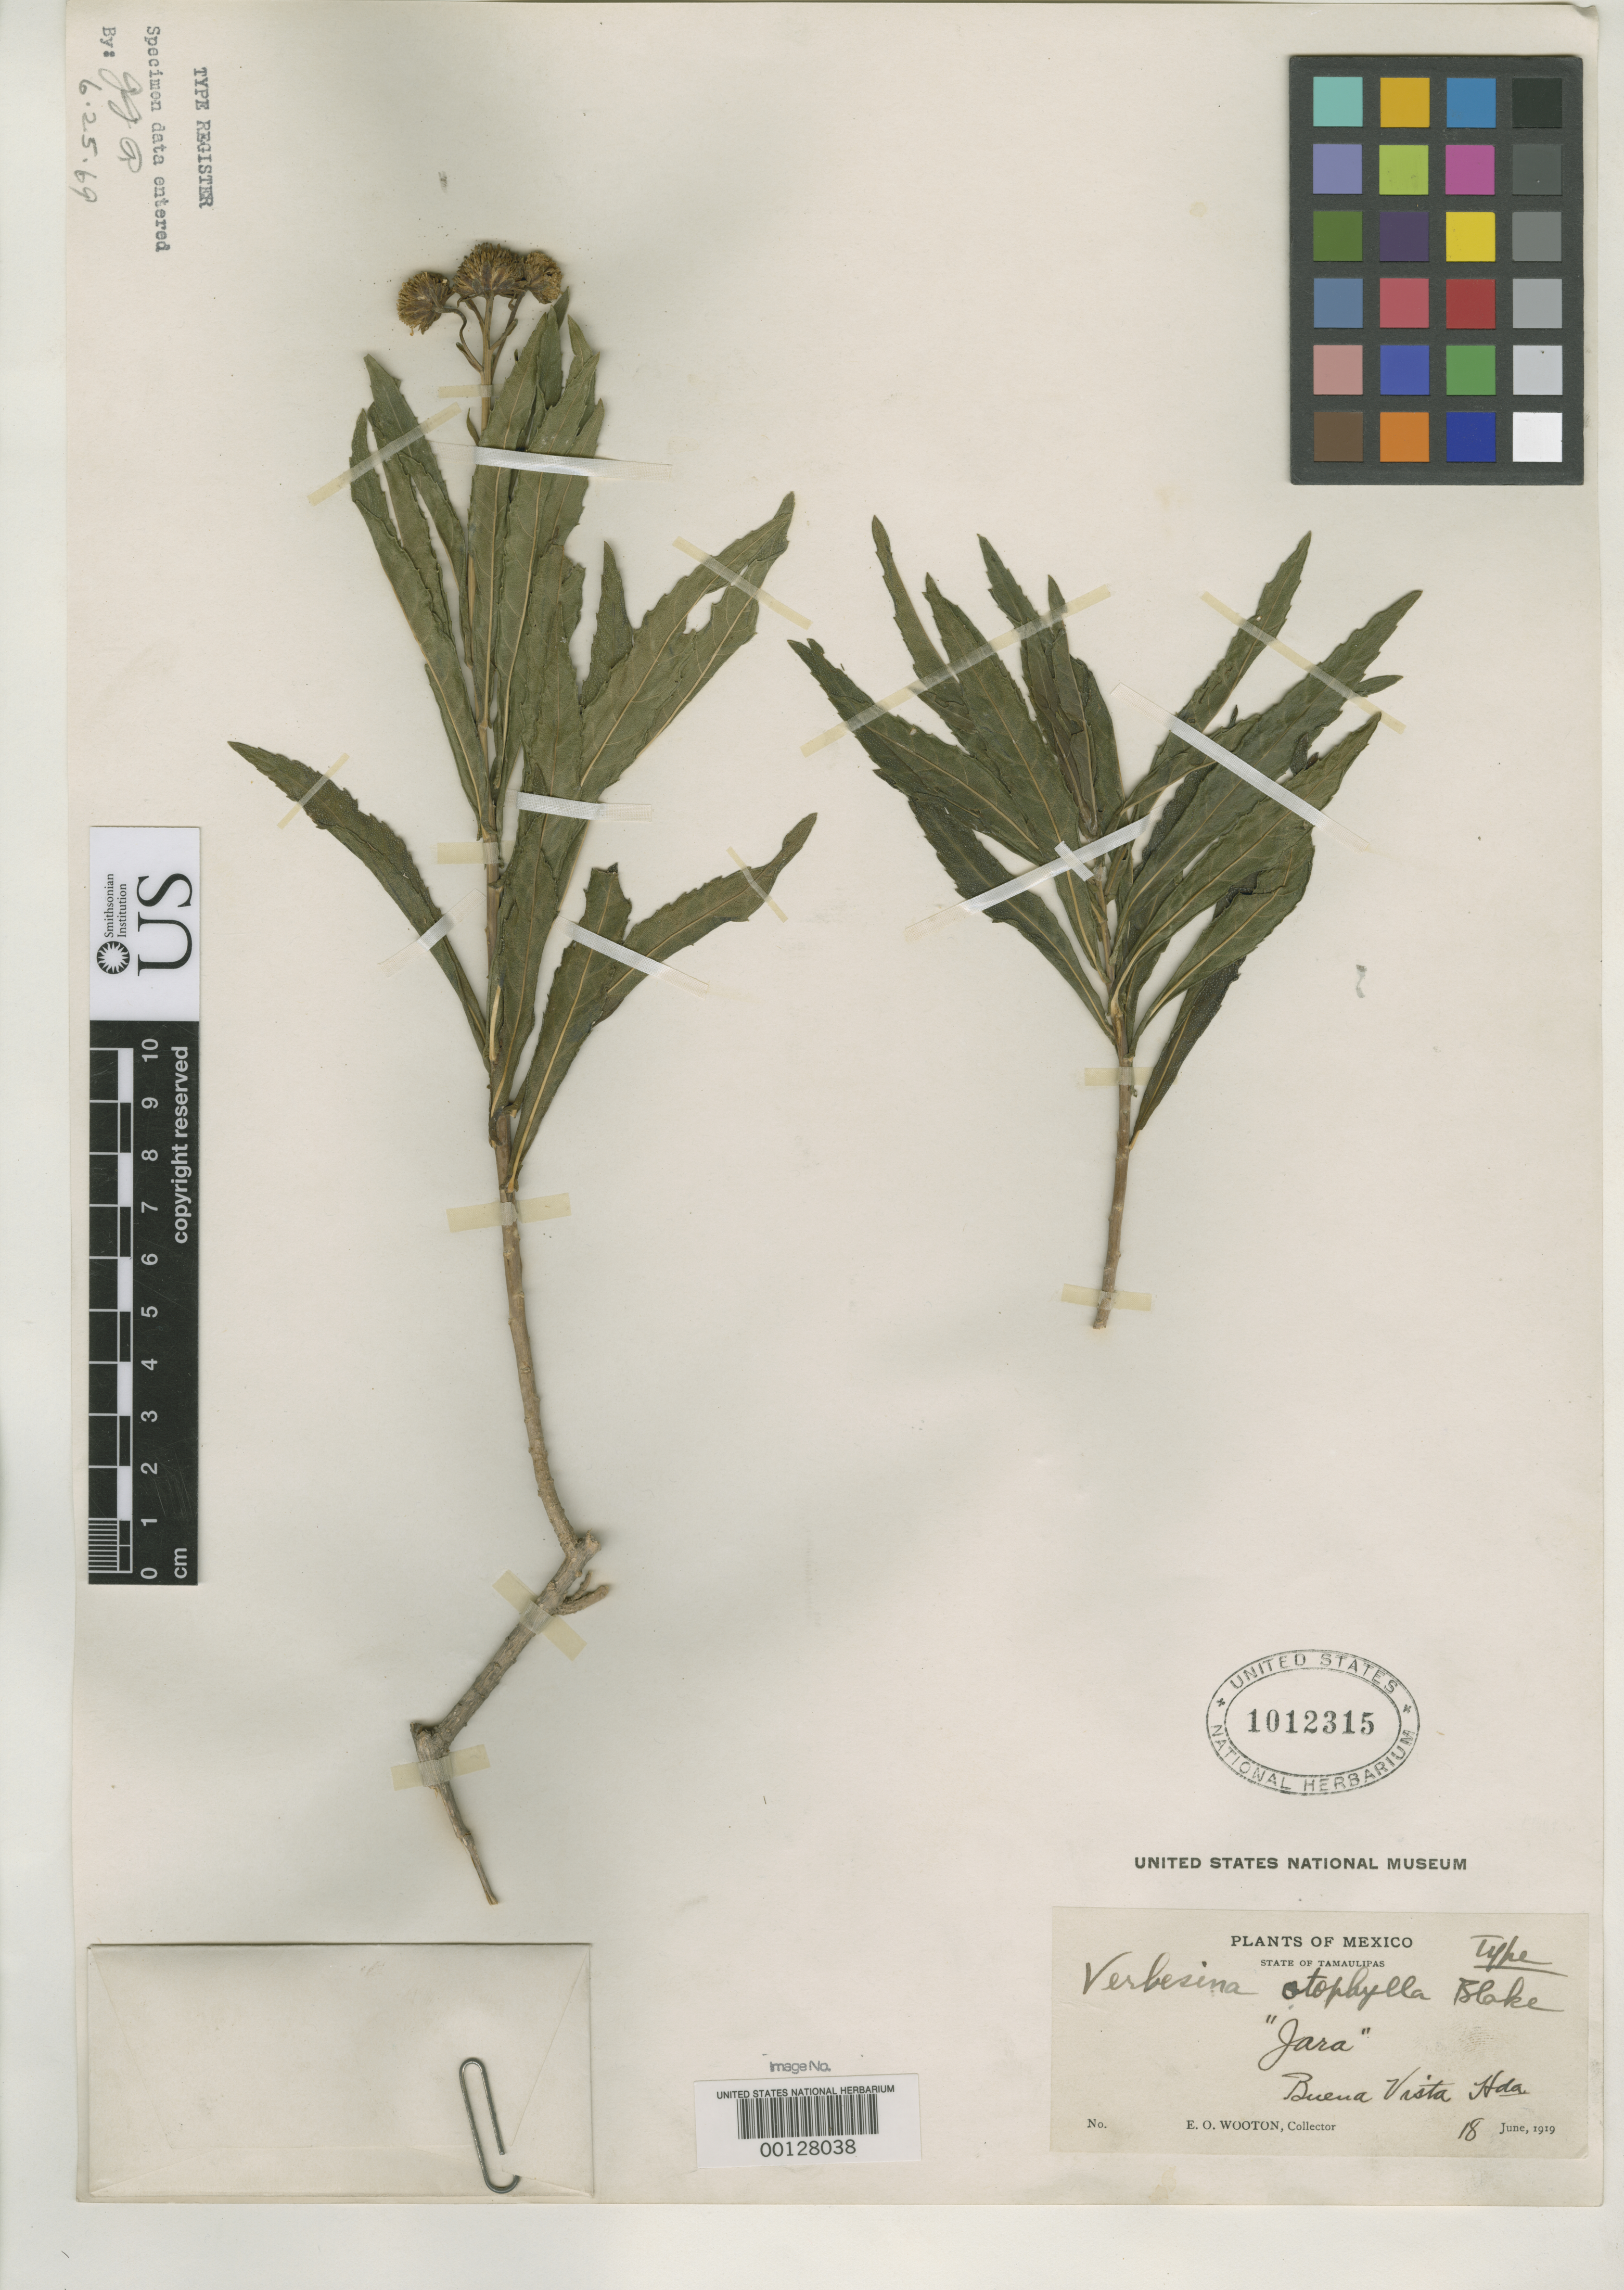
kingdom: Plantae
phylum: Tracheophyta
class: Magnoliopsida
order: Asterales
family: Asteraceae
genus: Verbesina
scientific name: Verbesina otophylla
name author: S.F. Blake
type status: Holotype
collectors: E. O. Wooton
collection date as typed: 18 Jun 1919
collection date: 1919-06-18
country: Mexico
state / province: Tamaulipas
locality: Hacienda Buena Vista, E of Abasolo.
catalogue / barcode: US 1012315